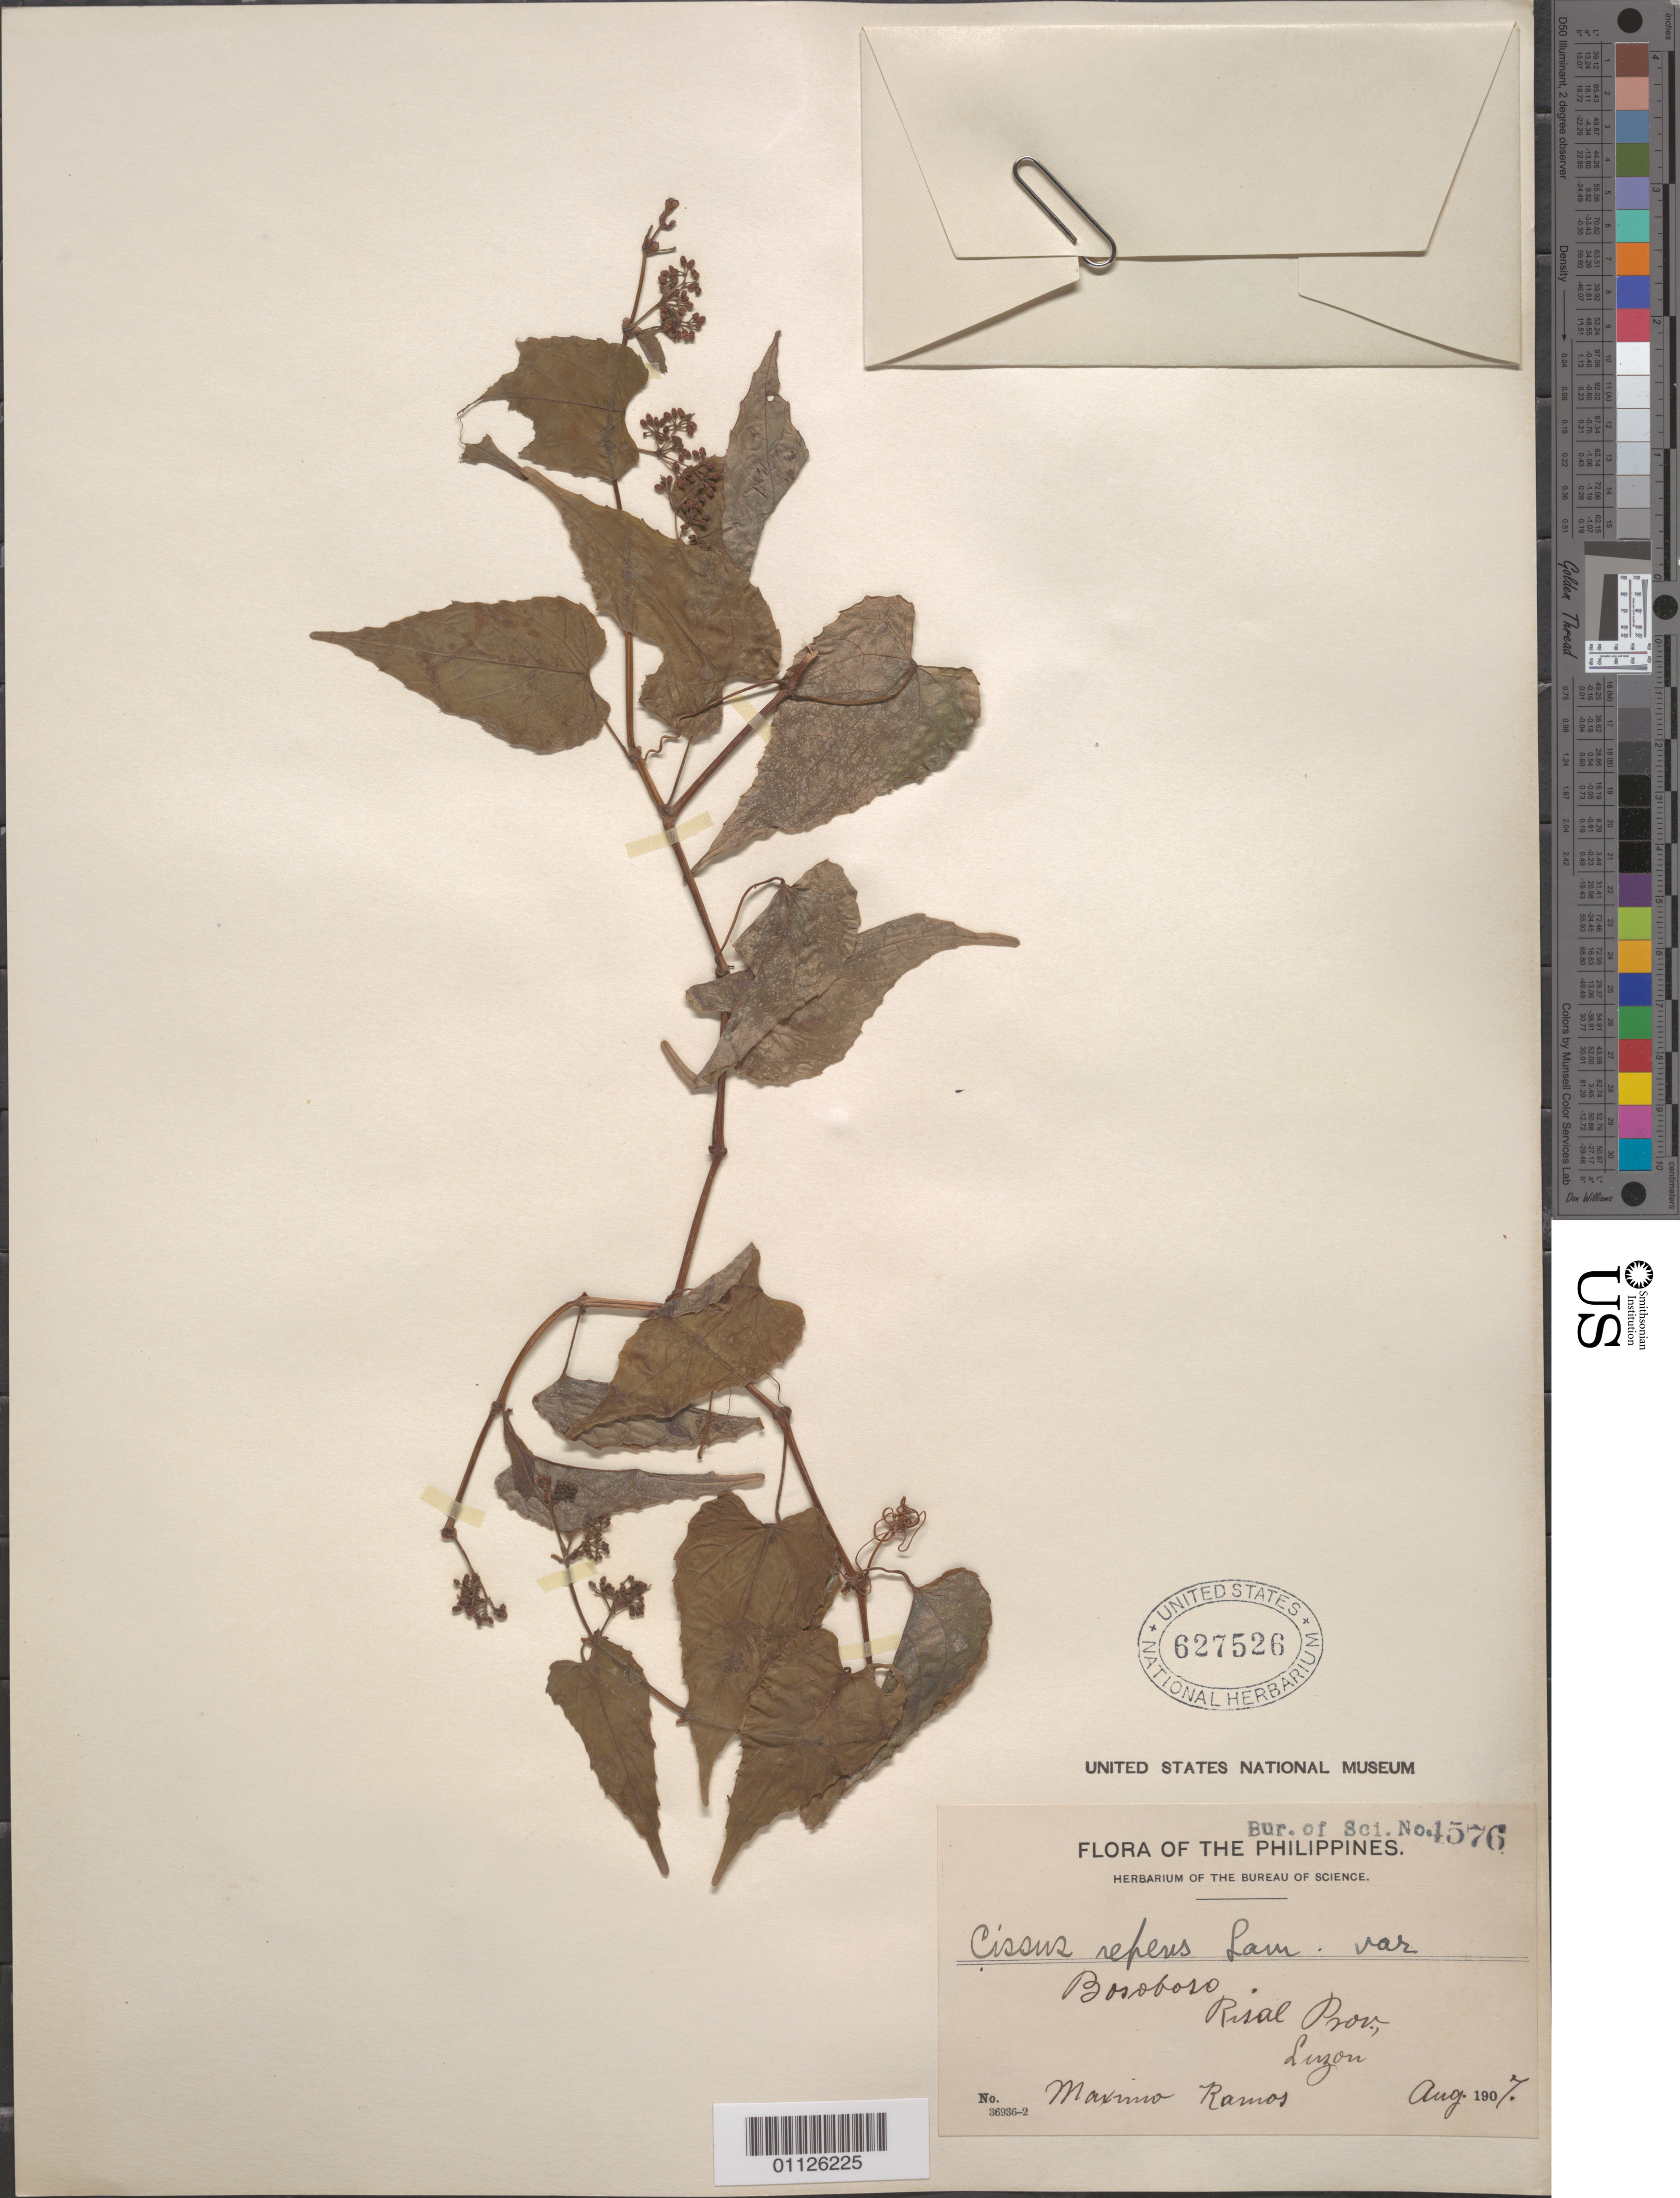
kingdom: Plantae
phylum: Tracheophyta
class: Magnoliopsida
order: Vitales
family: Vitaceae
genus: Cissus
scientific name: Cissus repens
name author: Lam.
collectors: M. Ramos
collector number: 1576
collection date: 1907-08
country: Philippines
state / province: Calabarzon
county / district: Rizal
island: Luzon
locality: Bosoboso. Luzon.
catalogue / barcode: US 627526